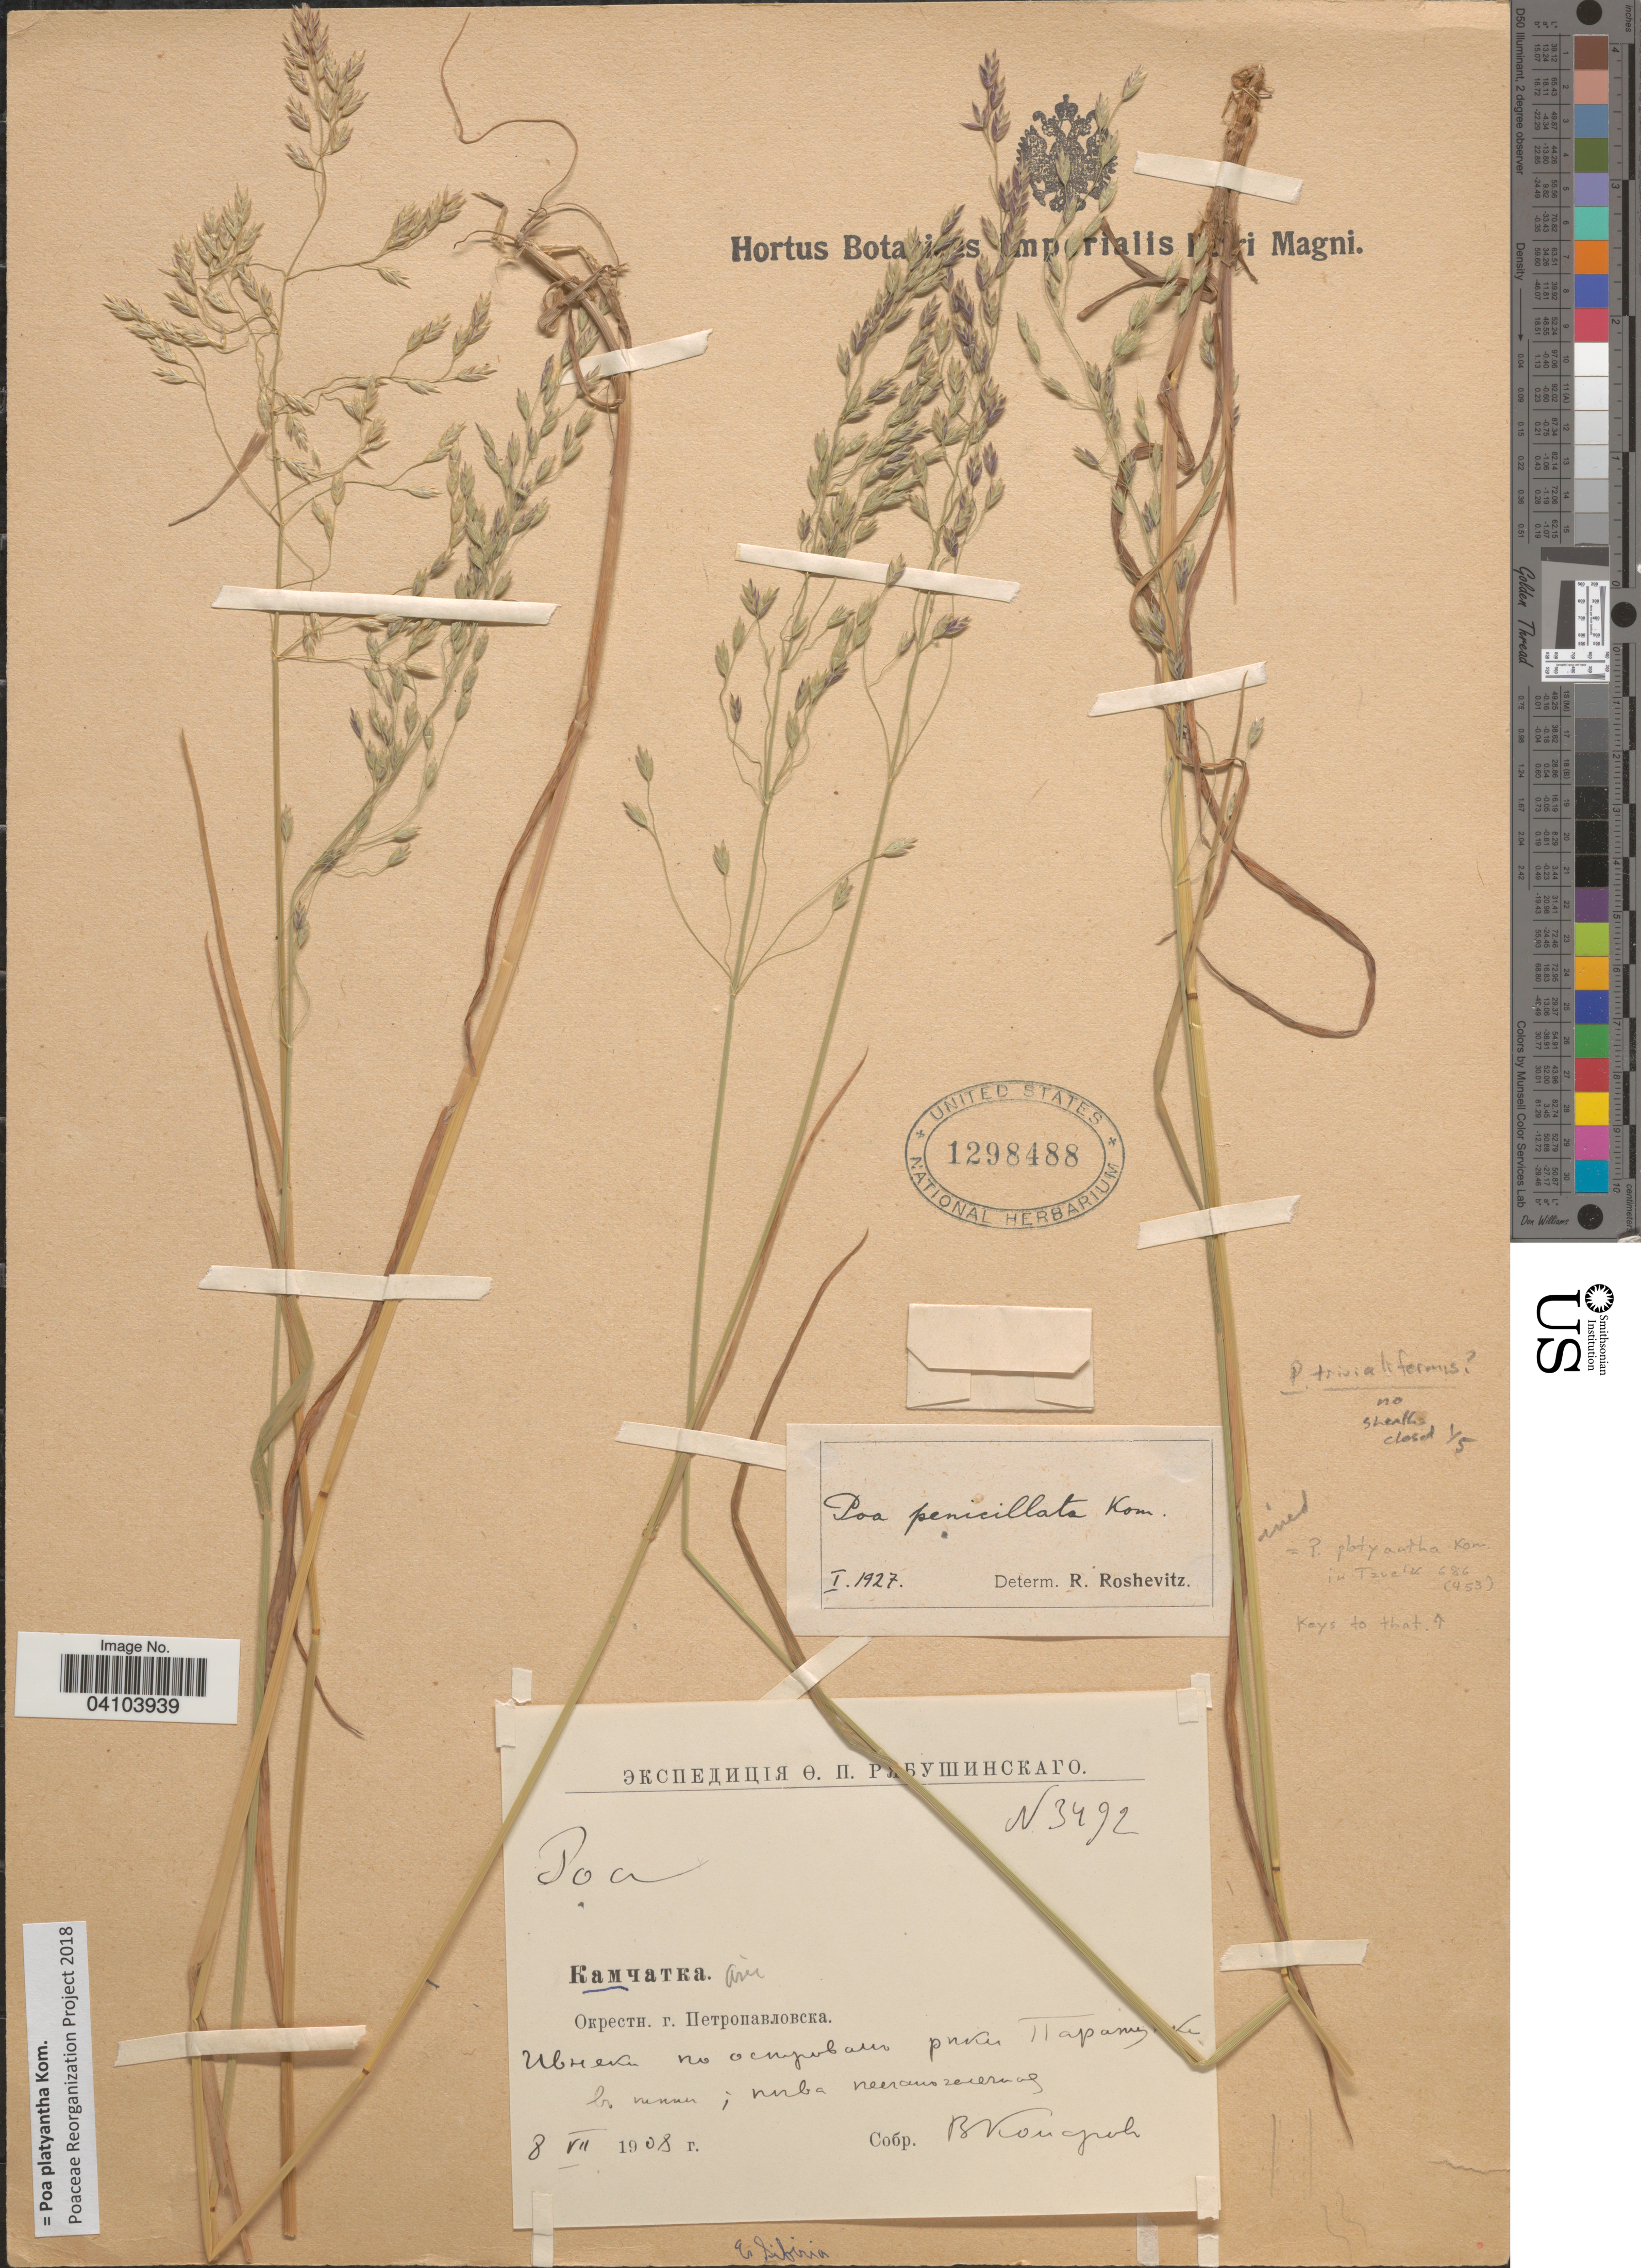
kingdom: Plantae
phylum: Tracheophyta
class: Liliopsida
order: Poales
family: Poaceae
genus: Poa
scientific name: Poa platyantha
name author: Kom.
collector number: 3492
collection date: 1908-07-08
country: Russian Federation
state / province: Kamchatka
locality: River Paratunka in vicinity of Petropavlovsk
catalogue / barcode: US 1298488